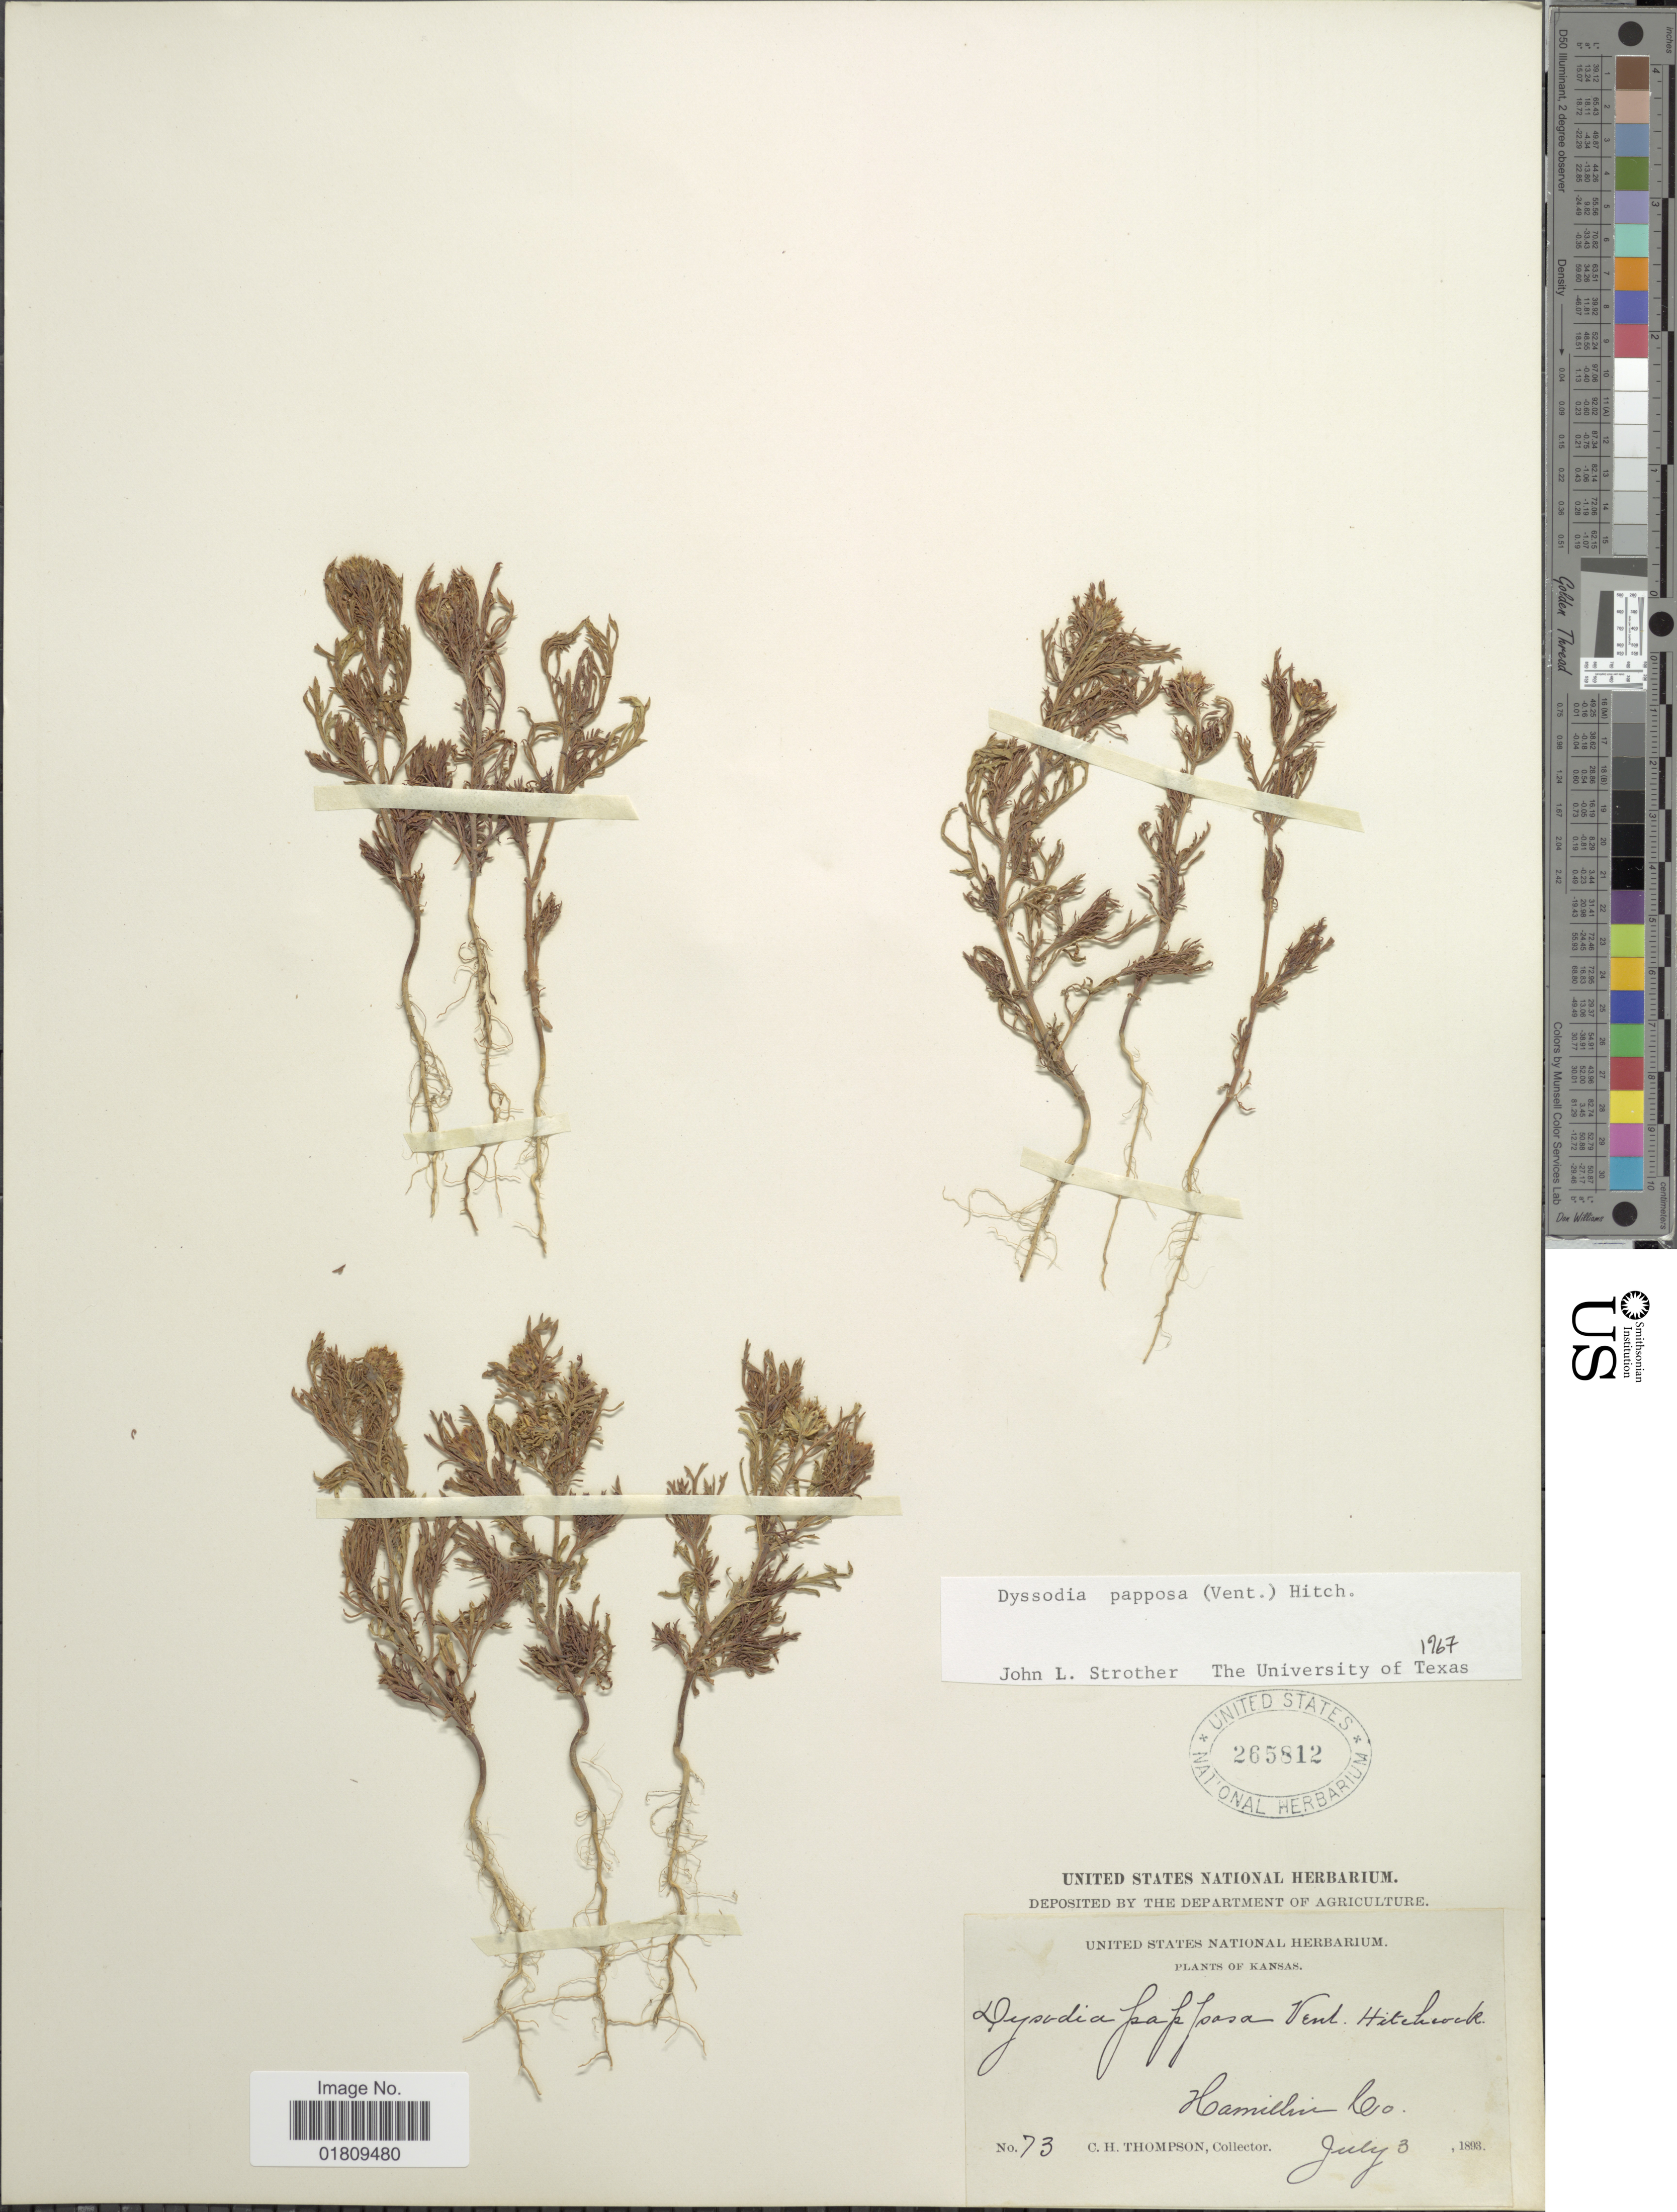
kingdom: Plantae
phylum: Tracheophyta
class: Magnoliopsida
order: Asterales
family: Asteraceae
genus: Dyssodia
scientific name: Dyssodia papposa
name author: (Vent.) Hitchc.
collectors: C. H. Thompson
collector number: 73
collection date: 1893-07-03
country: United States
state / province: Kansas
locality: Hamillin Co.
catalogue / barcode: US 265812